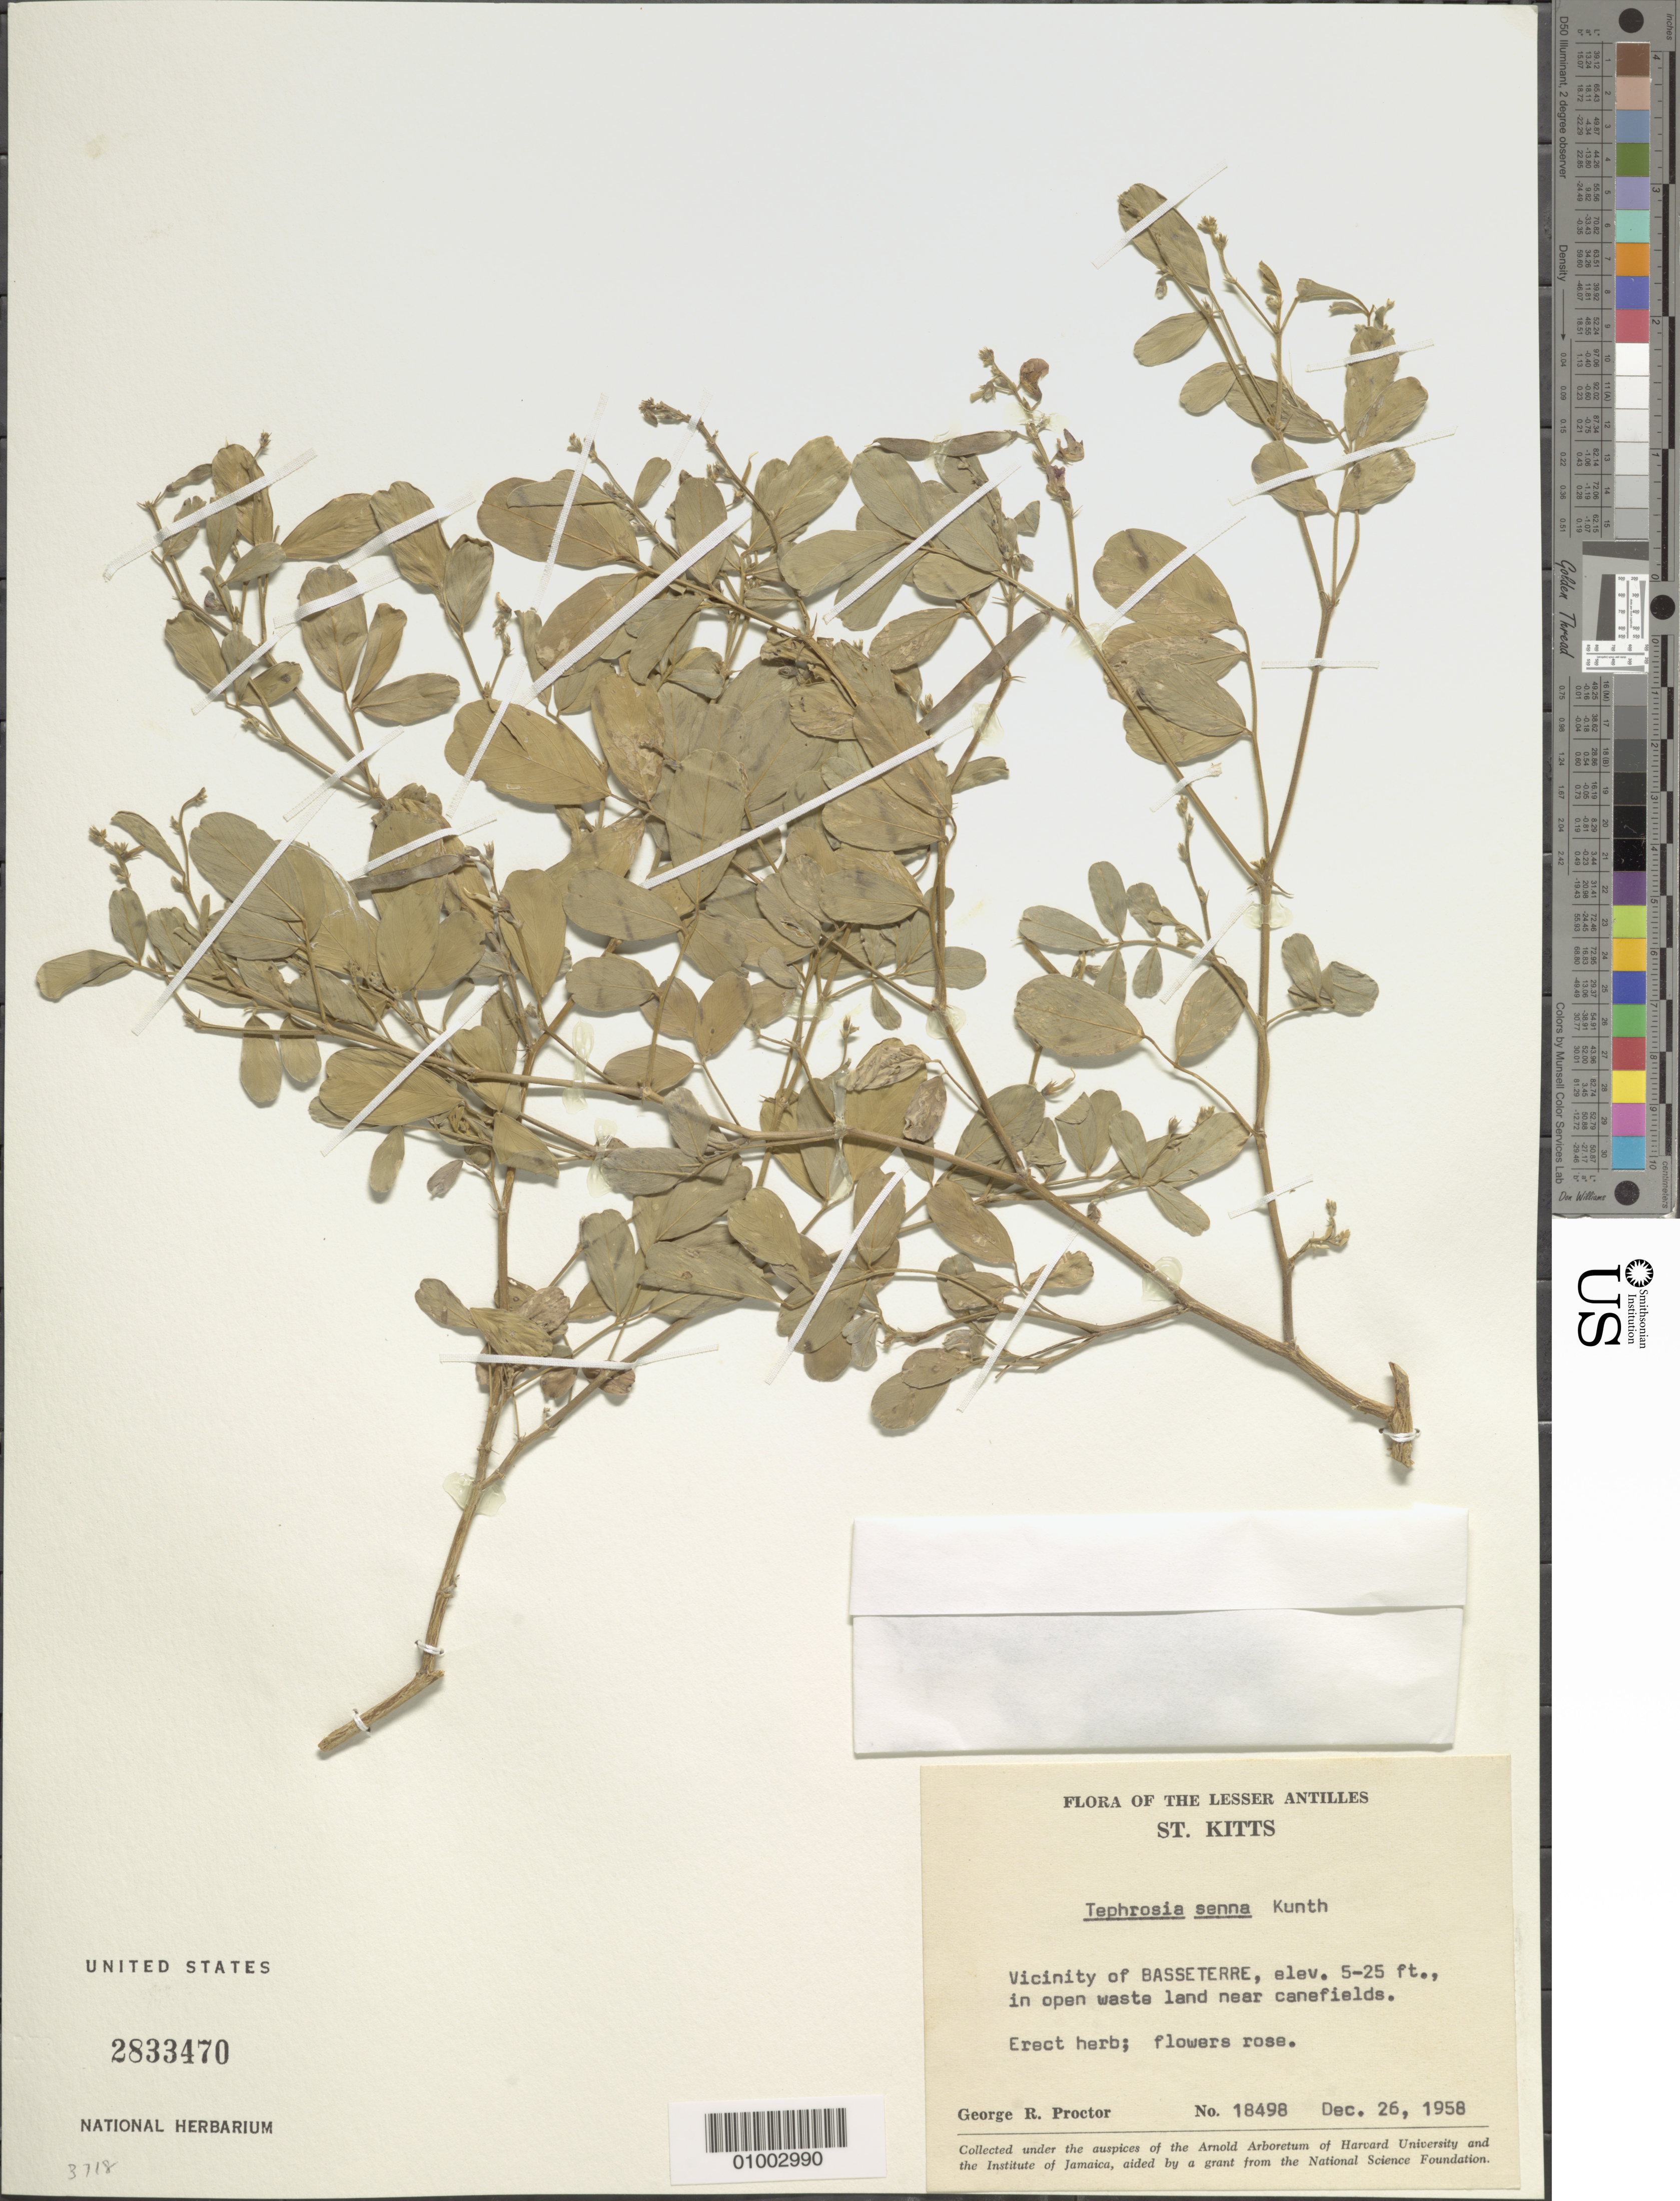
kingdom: Plantae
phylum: Tracheophyta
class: Magnoliopsida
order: Fabales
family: Fabaceae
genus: Tephrosia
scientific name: Tephrosia senna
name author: Kunth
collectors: G. R. Proctor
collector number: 18498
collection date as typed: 26 Dec 1958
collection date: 1958-12-26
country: St. Christopher-Nevis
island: St. Christopher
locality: Vicinity of Basseterre, open waste land near cane fields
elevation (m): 2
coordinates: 0 N, 0 E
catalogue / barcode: US 2833470